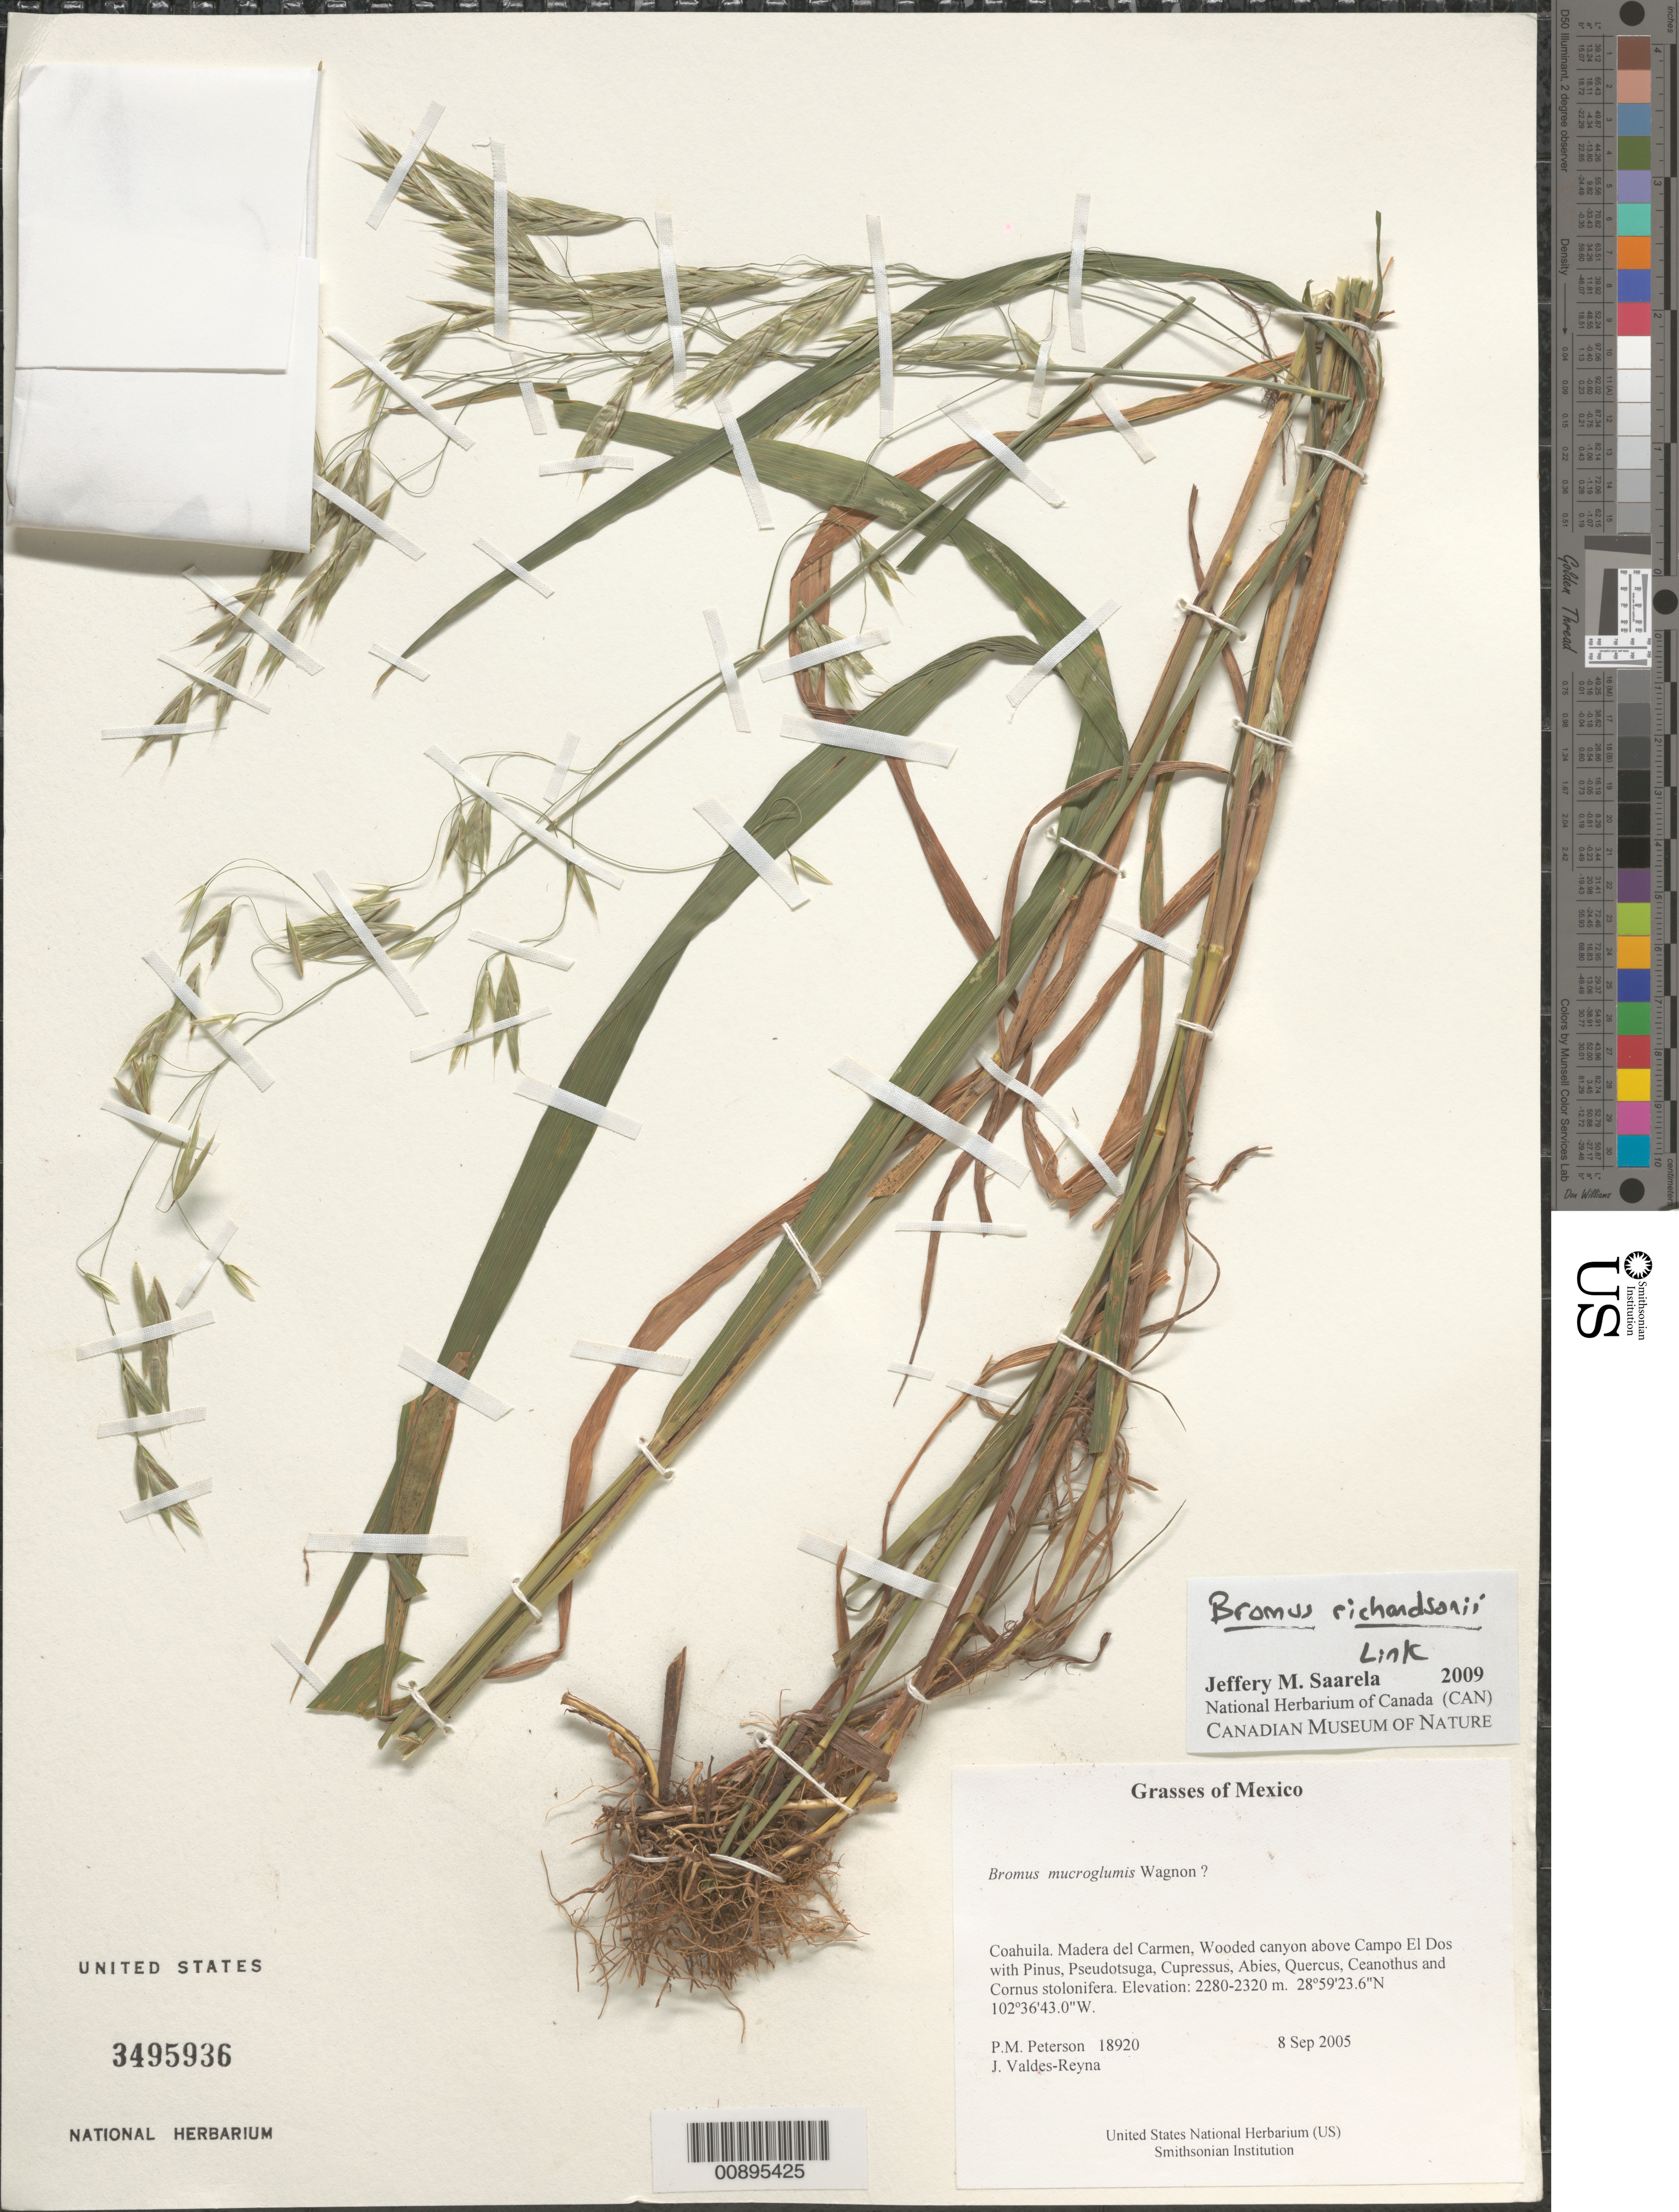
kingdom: Plantae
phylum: Tracheophyta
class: Liliopsida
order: Poales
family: Poaceae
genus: Bromus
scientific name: Bromus richardsonii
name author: Link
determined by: Saarela, J. M., (CAN), Canadian Museum of Nature (CANADA)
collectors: P. M. Peterson & J. Valdés-Reyna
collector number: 18920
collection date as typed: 08 Sep 2005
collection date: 2005-09-08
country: Mexico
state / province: Coahuila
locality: Madera del Carmen, Wooded canyon above Campo El Dos with Pinus, Pseudotsuga, Cupressus, Abies, Quercus, Ceanothus and Cornus stolonifera.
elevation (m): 2280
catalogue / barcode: US 3495936